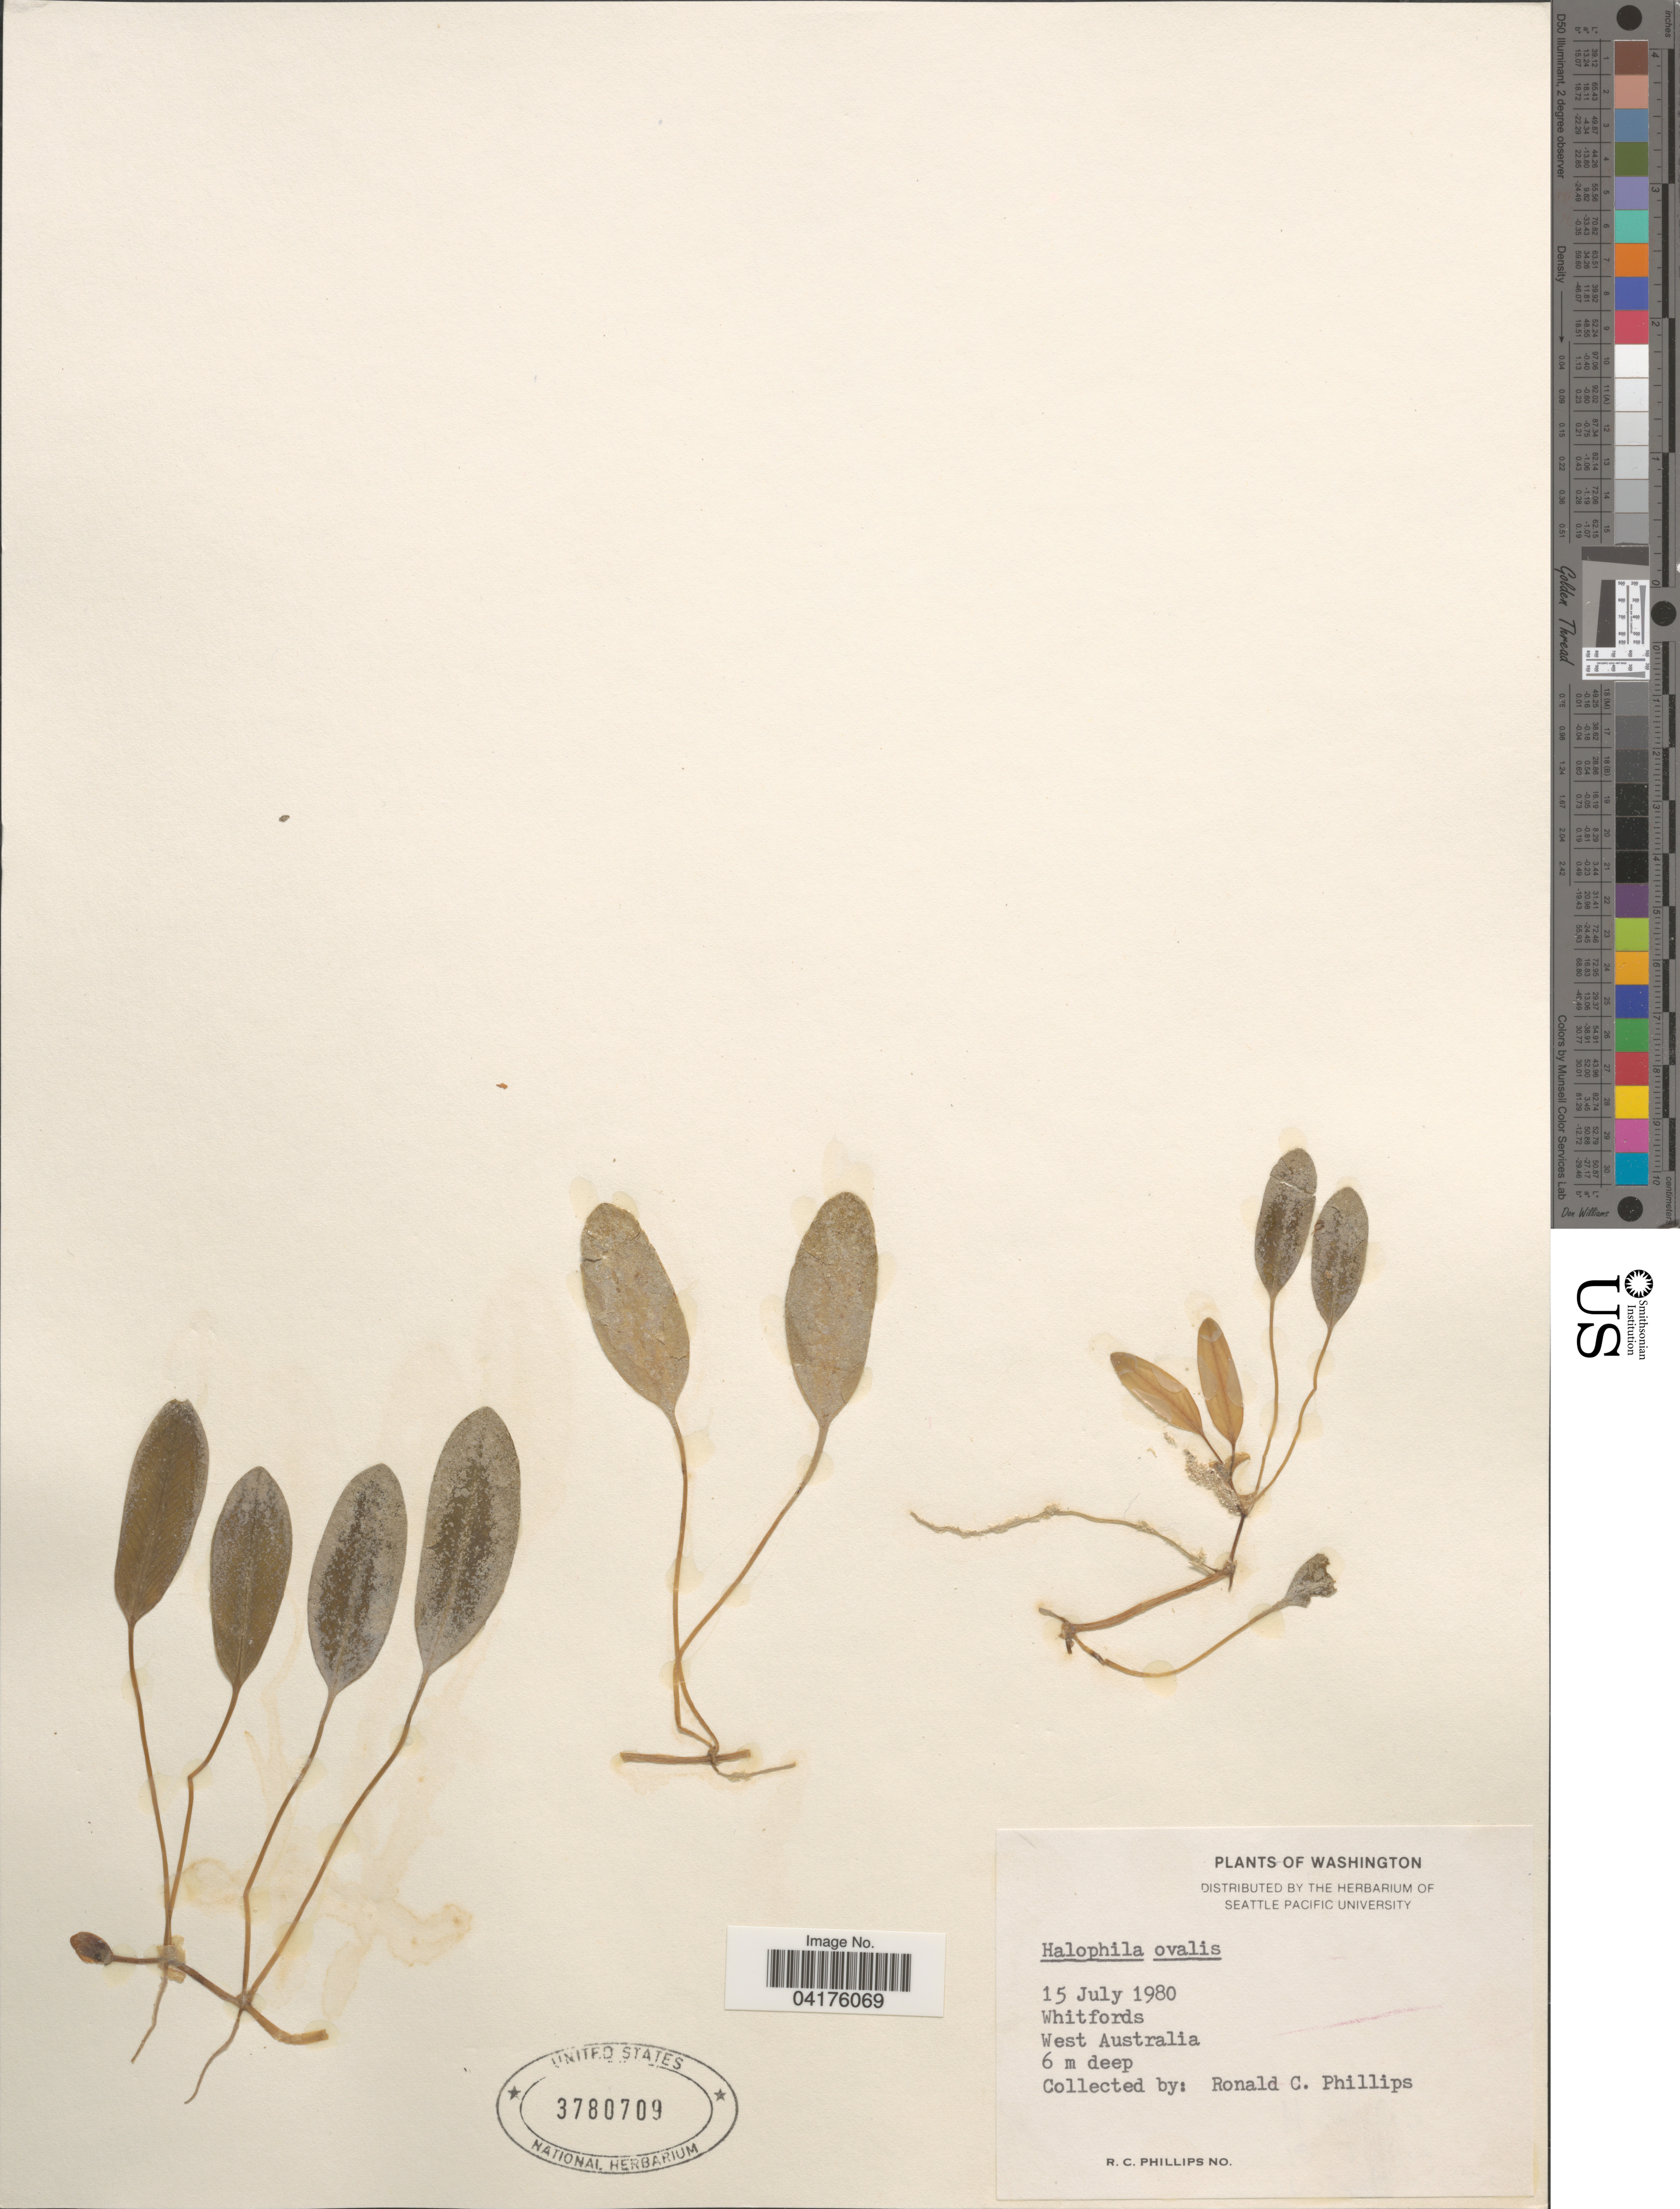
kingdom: Plantae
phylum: Tracheophyta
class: Liliopsida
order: Alismatales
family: Hydrocharitaceae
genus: Halophila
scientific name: Halophila ovalis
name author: (R. Br.) Hook. f.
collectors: R. C. Phillips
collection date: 1980-07-15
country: Australia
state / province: Western Australia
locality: Whitfords. West Australia.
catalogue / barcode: US 3780709